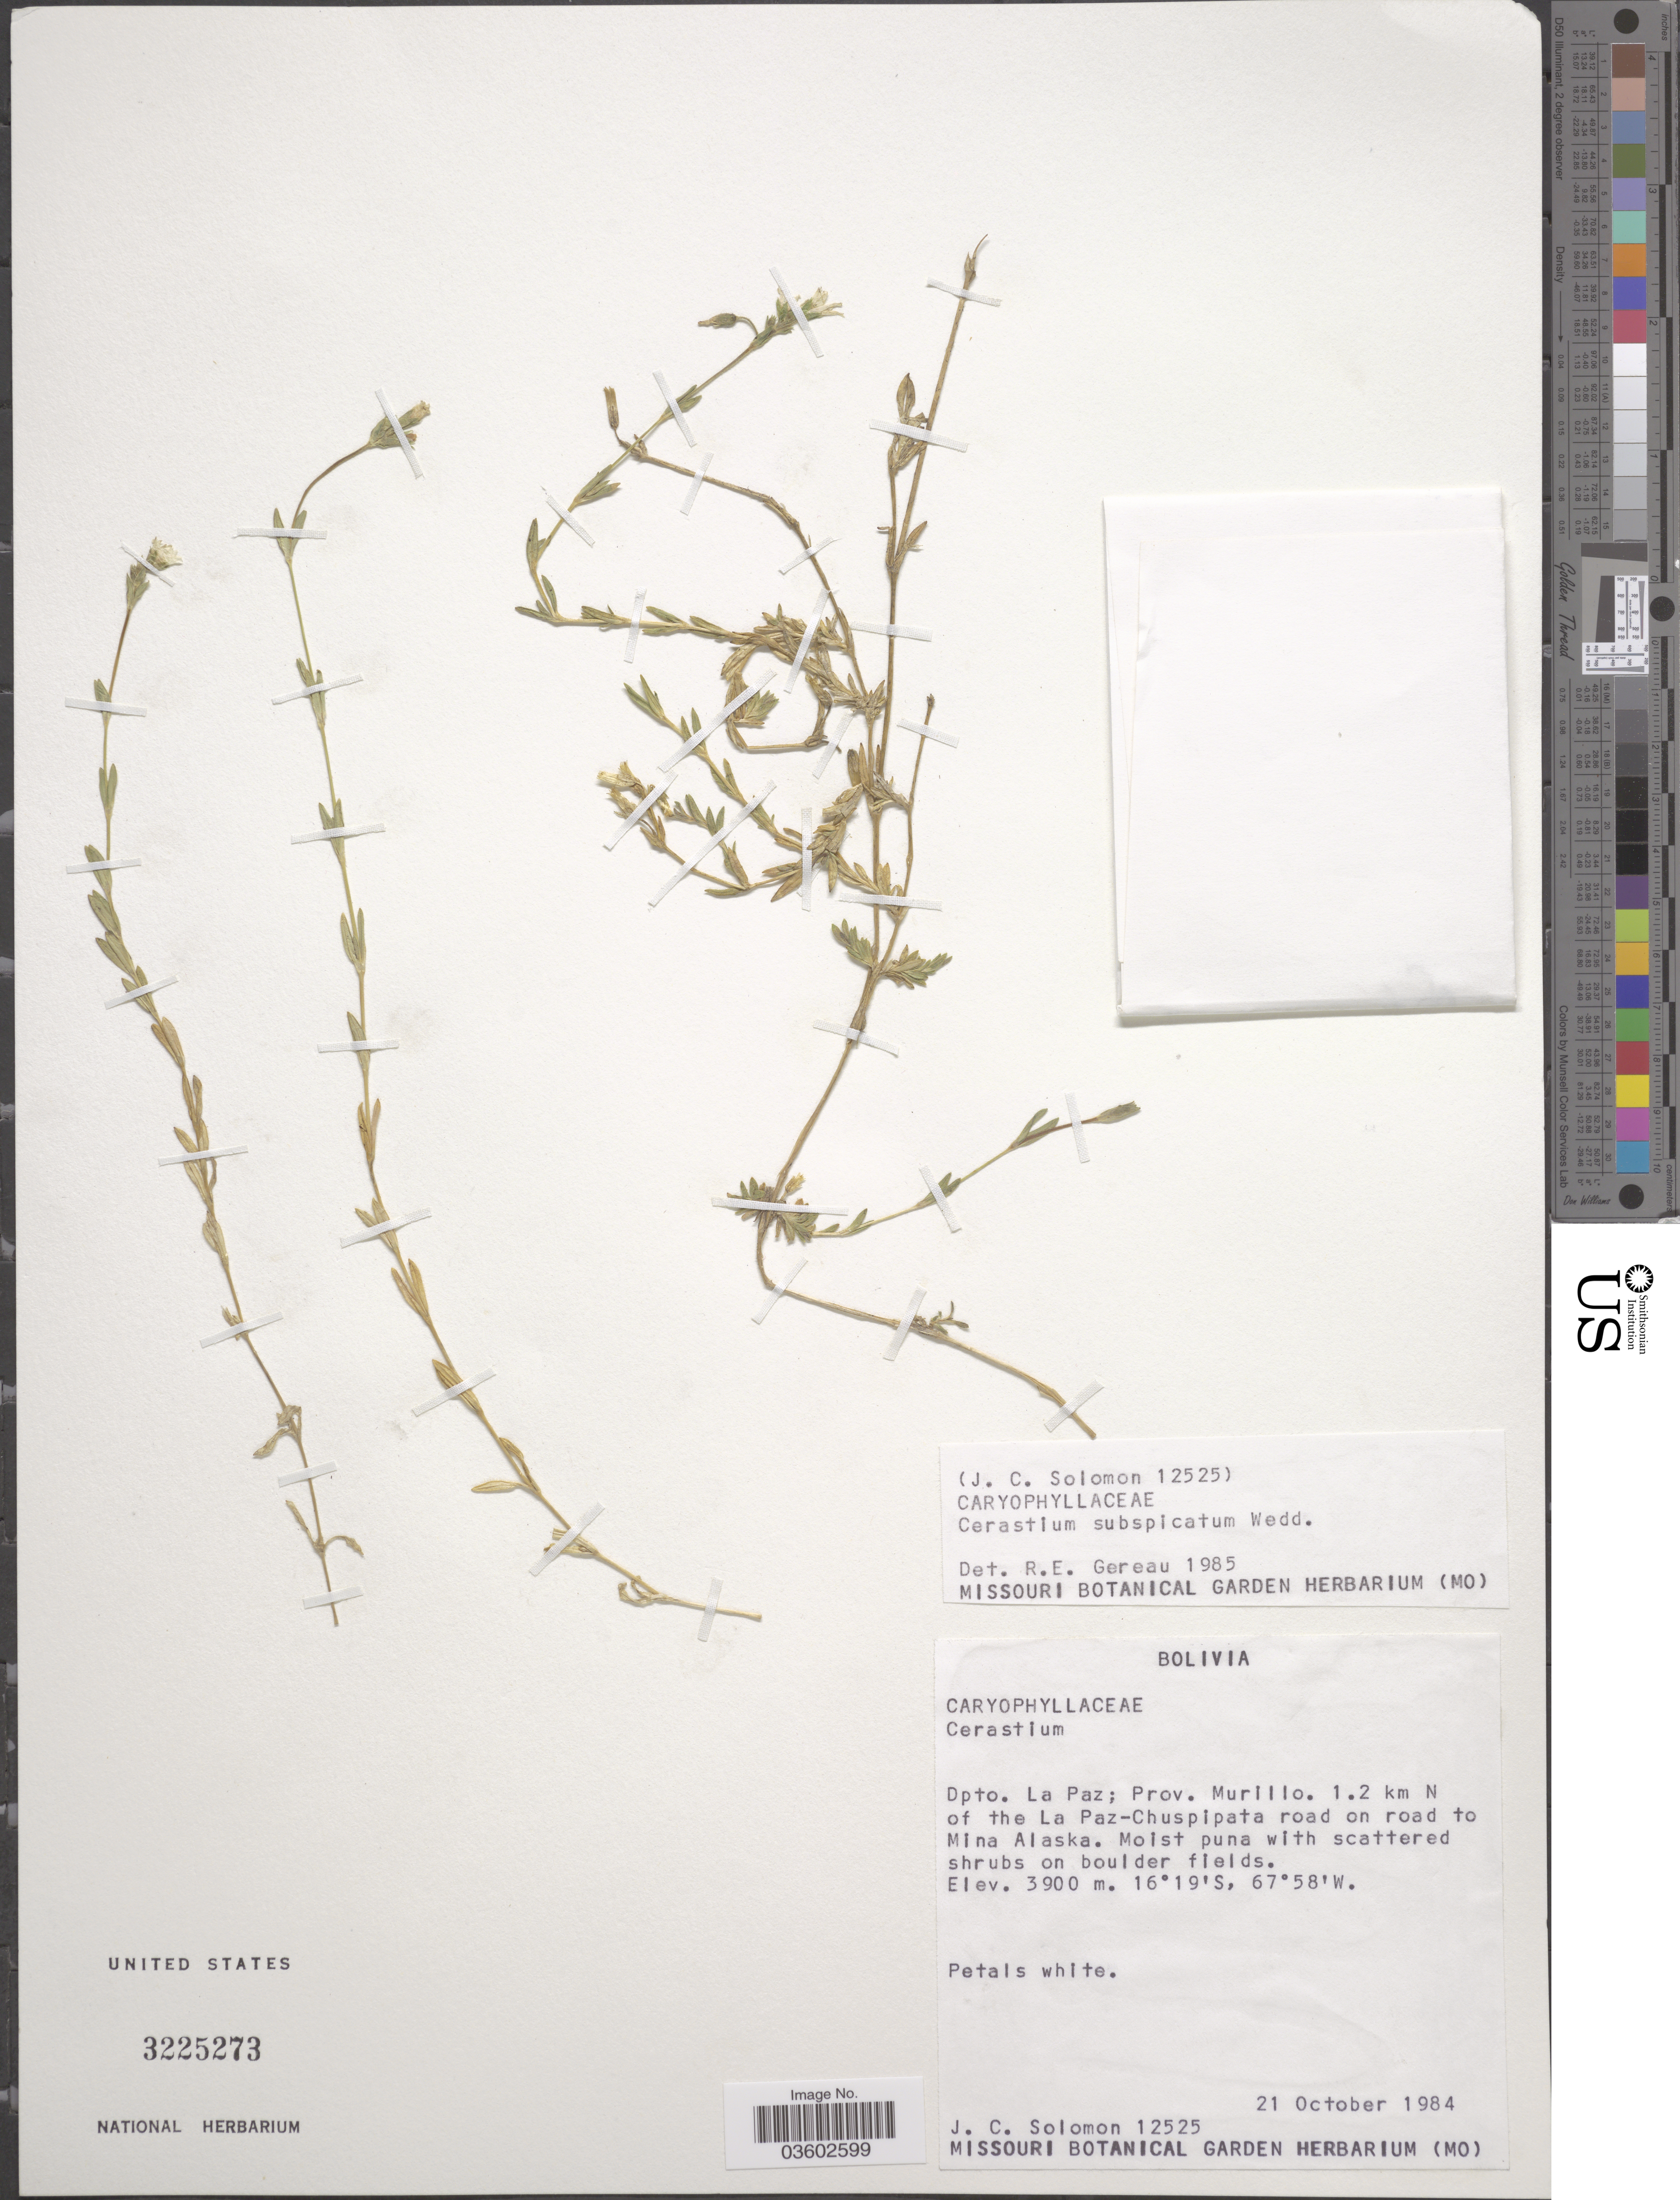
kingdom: Plantae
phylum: Tracheophyta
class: Magnoliopsida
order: Caryophyllales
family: Caryophyllaceae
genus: Cerastium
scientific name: Cerastium subspicatum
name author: Wedd.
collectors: J. C. Solomon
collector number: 12525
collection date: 1984-10-21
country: Bolivia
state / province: La Paz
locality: Dpto. La Paz; Prov. Murillo. 1.2 km N of the La Paz - Chuspipata road on road to Mina Alaska.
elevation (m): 3900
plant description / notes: Leaf tissue sampled for DNA sequencing.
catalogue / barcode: US 3225273